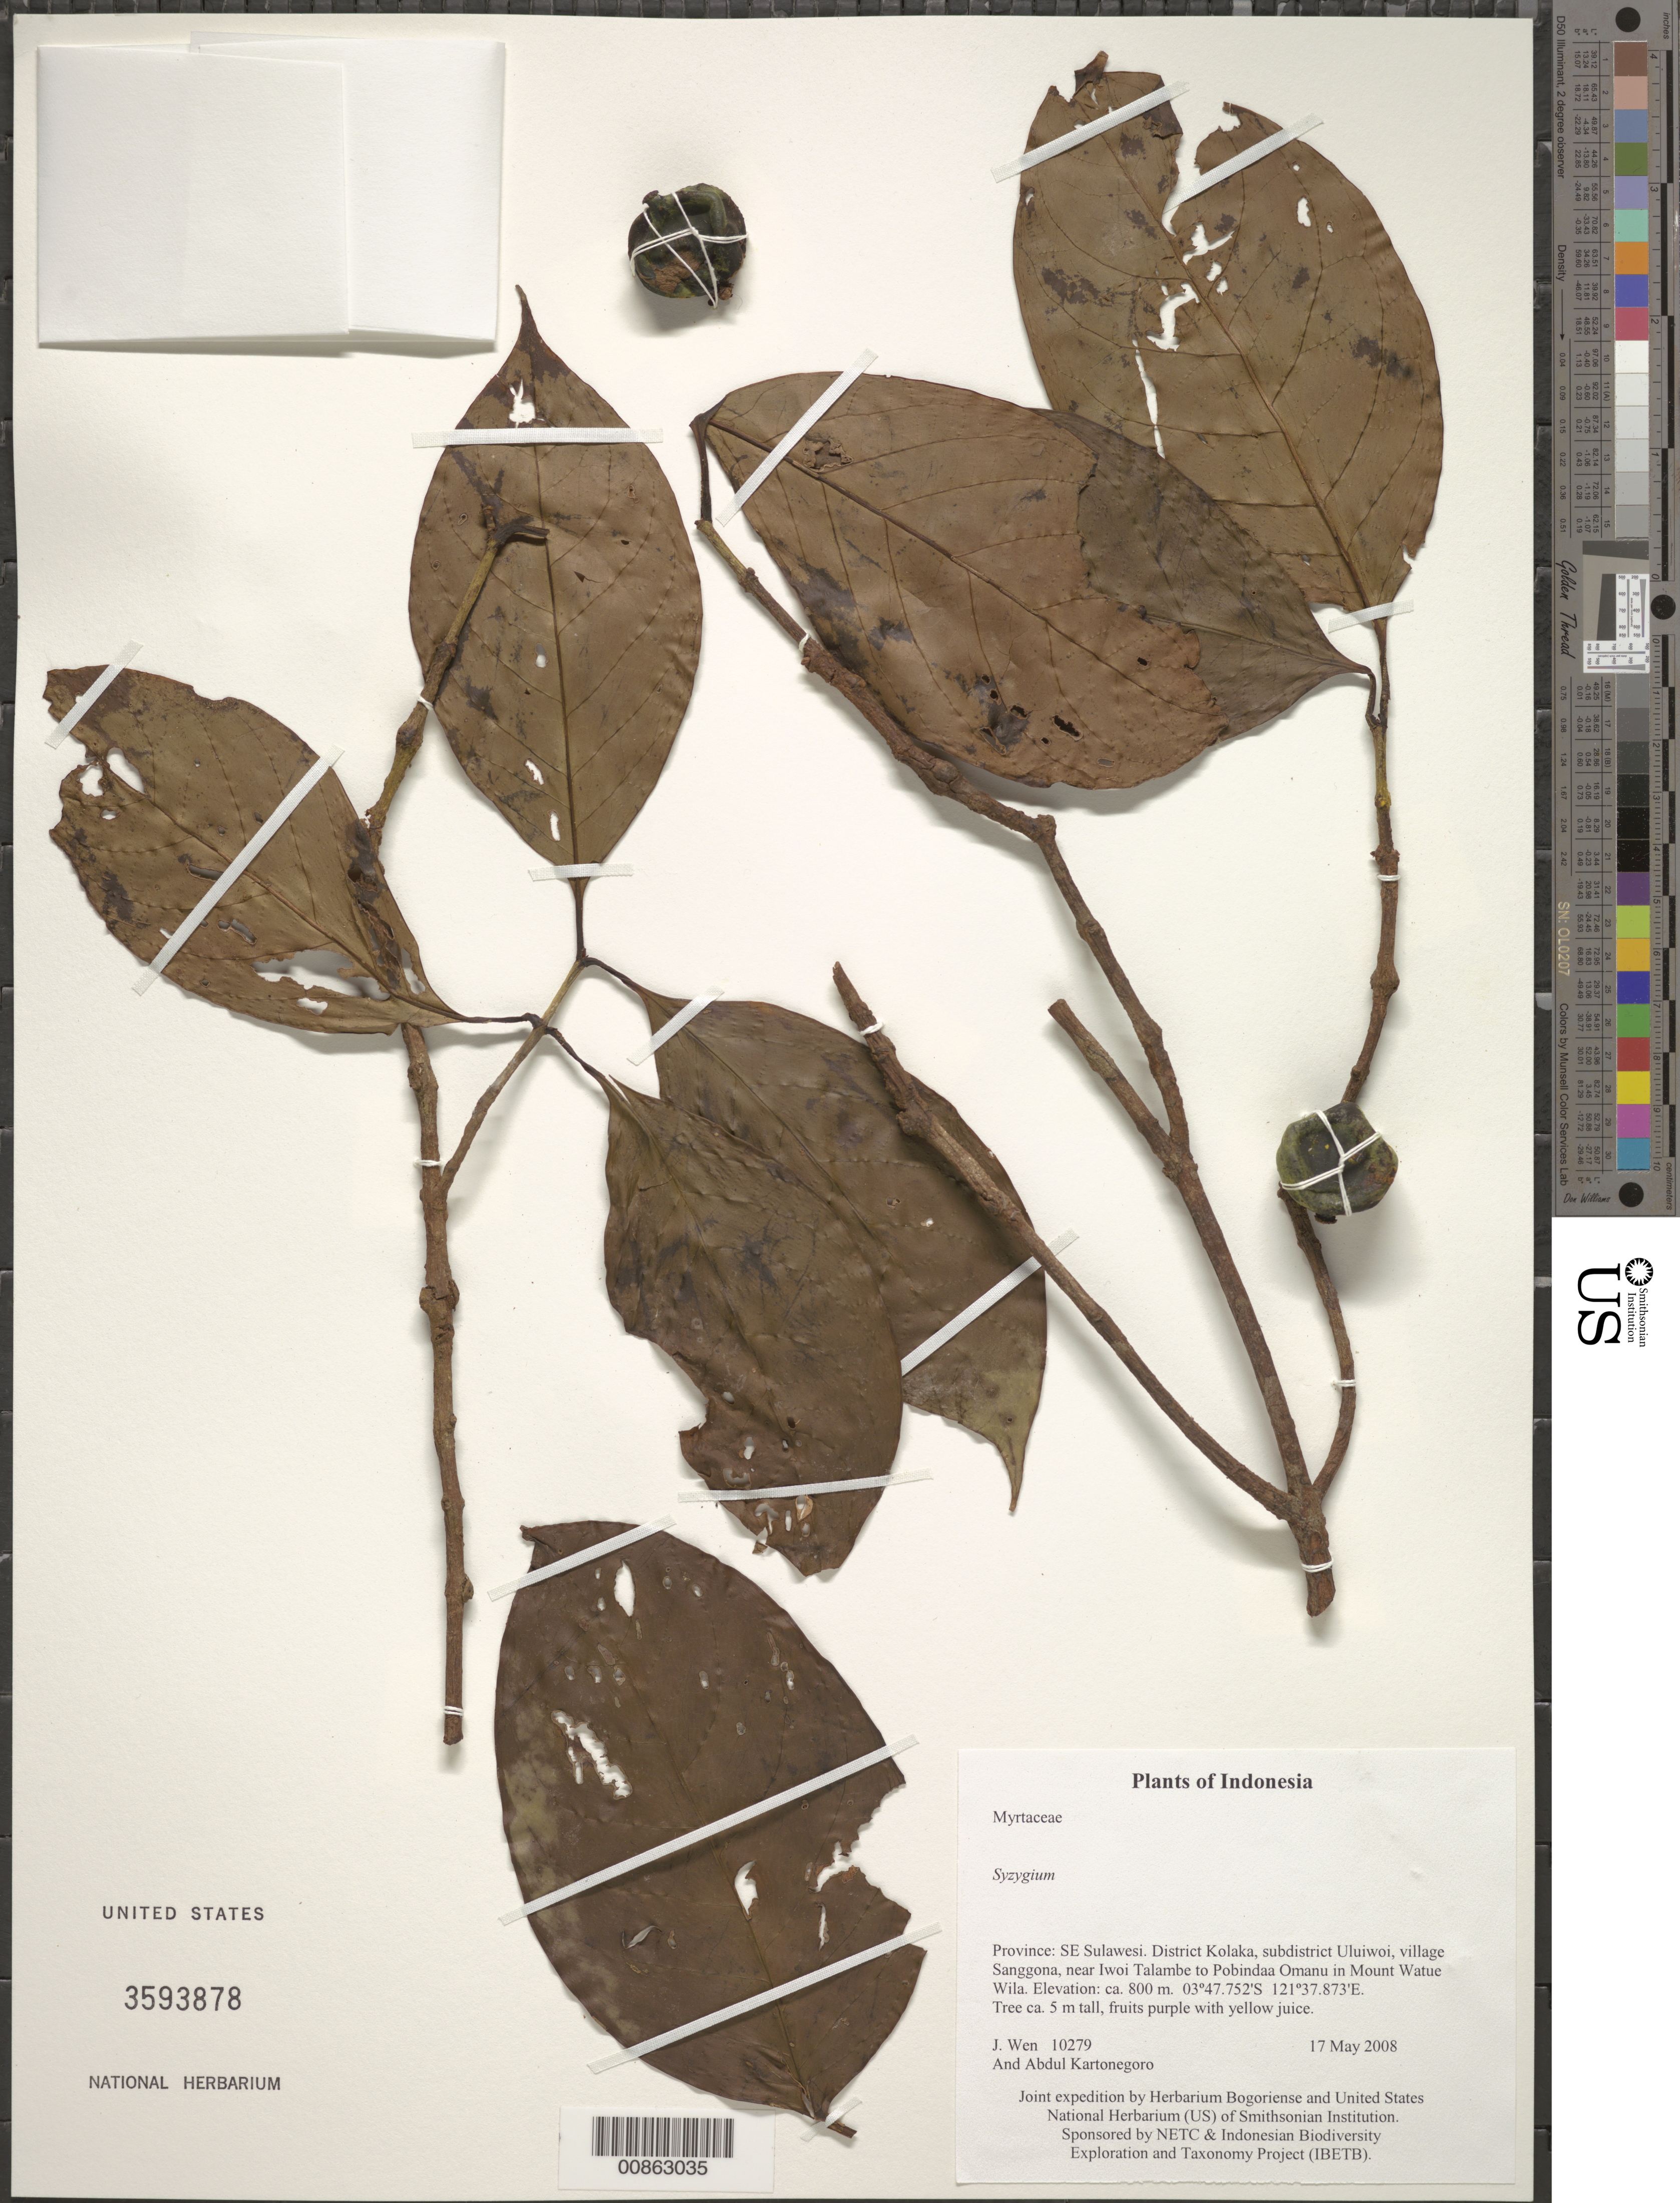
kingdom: Plantae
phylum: Tracheophyta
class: Magnoliopsida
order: Myrtales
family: Myrtaceae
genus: Syzygium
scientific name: Syzygium sp.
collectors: J. Wen & A. Kartonegoro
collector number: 10279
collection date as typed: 17 May 2008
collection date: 2008-05-17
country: Indonesia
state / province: Sulawesi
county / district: Sulawesi Tenggara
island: Sulawesi [Celebes]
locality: District Kolaka, subdistrict Uluiwoi, village Sanggona, near Iwoi Talambe to Pobindaa Omanu in Mount Watue Wila.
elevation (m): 800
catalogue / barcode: US 3593878